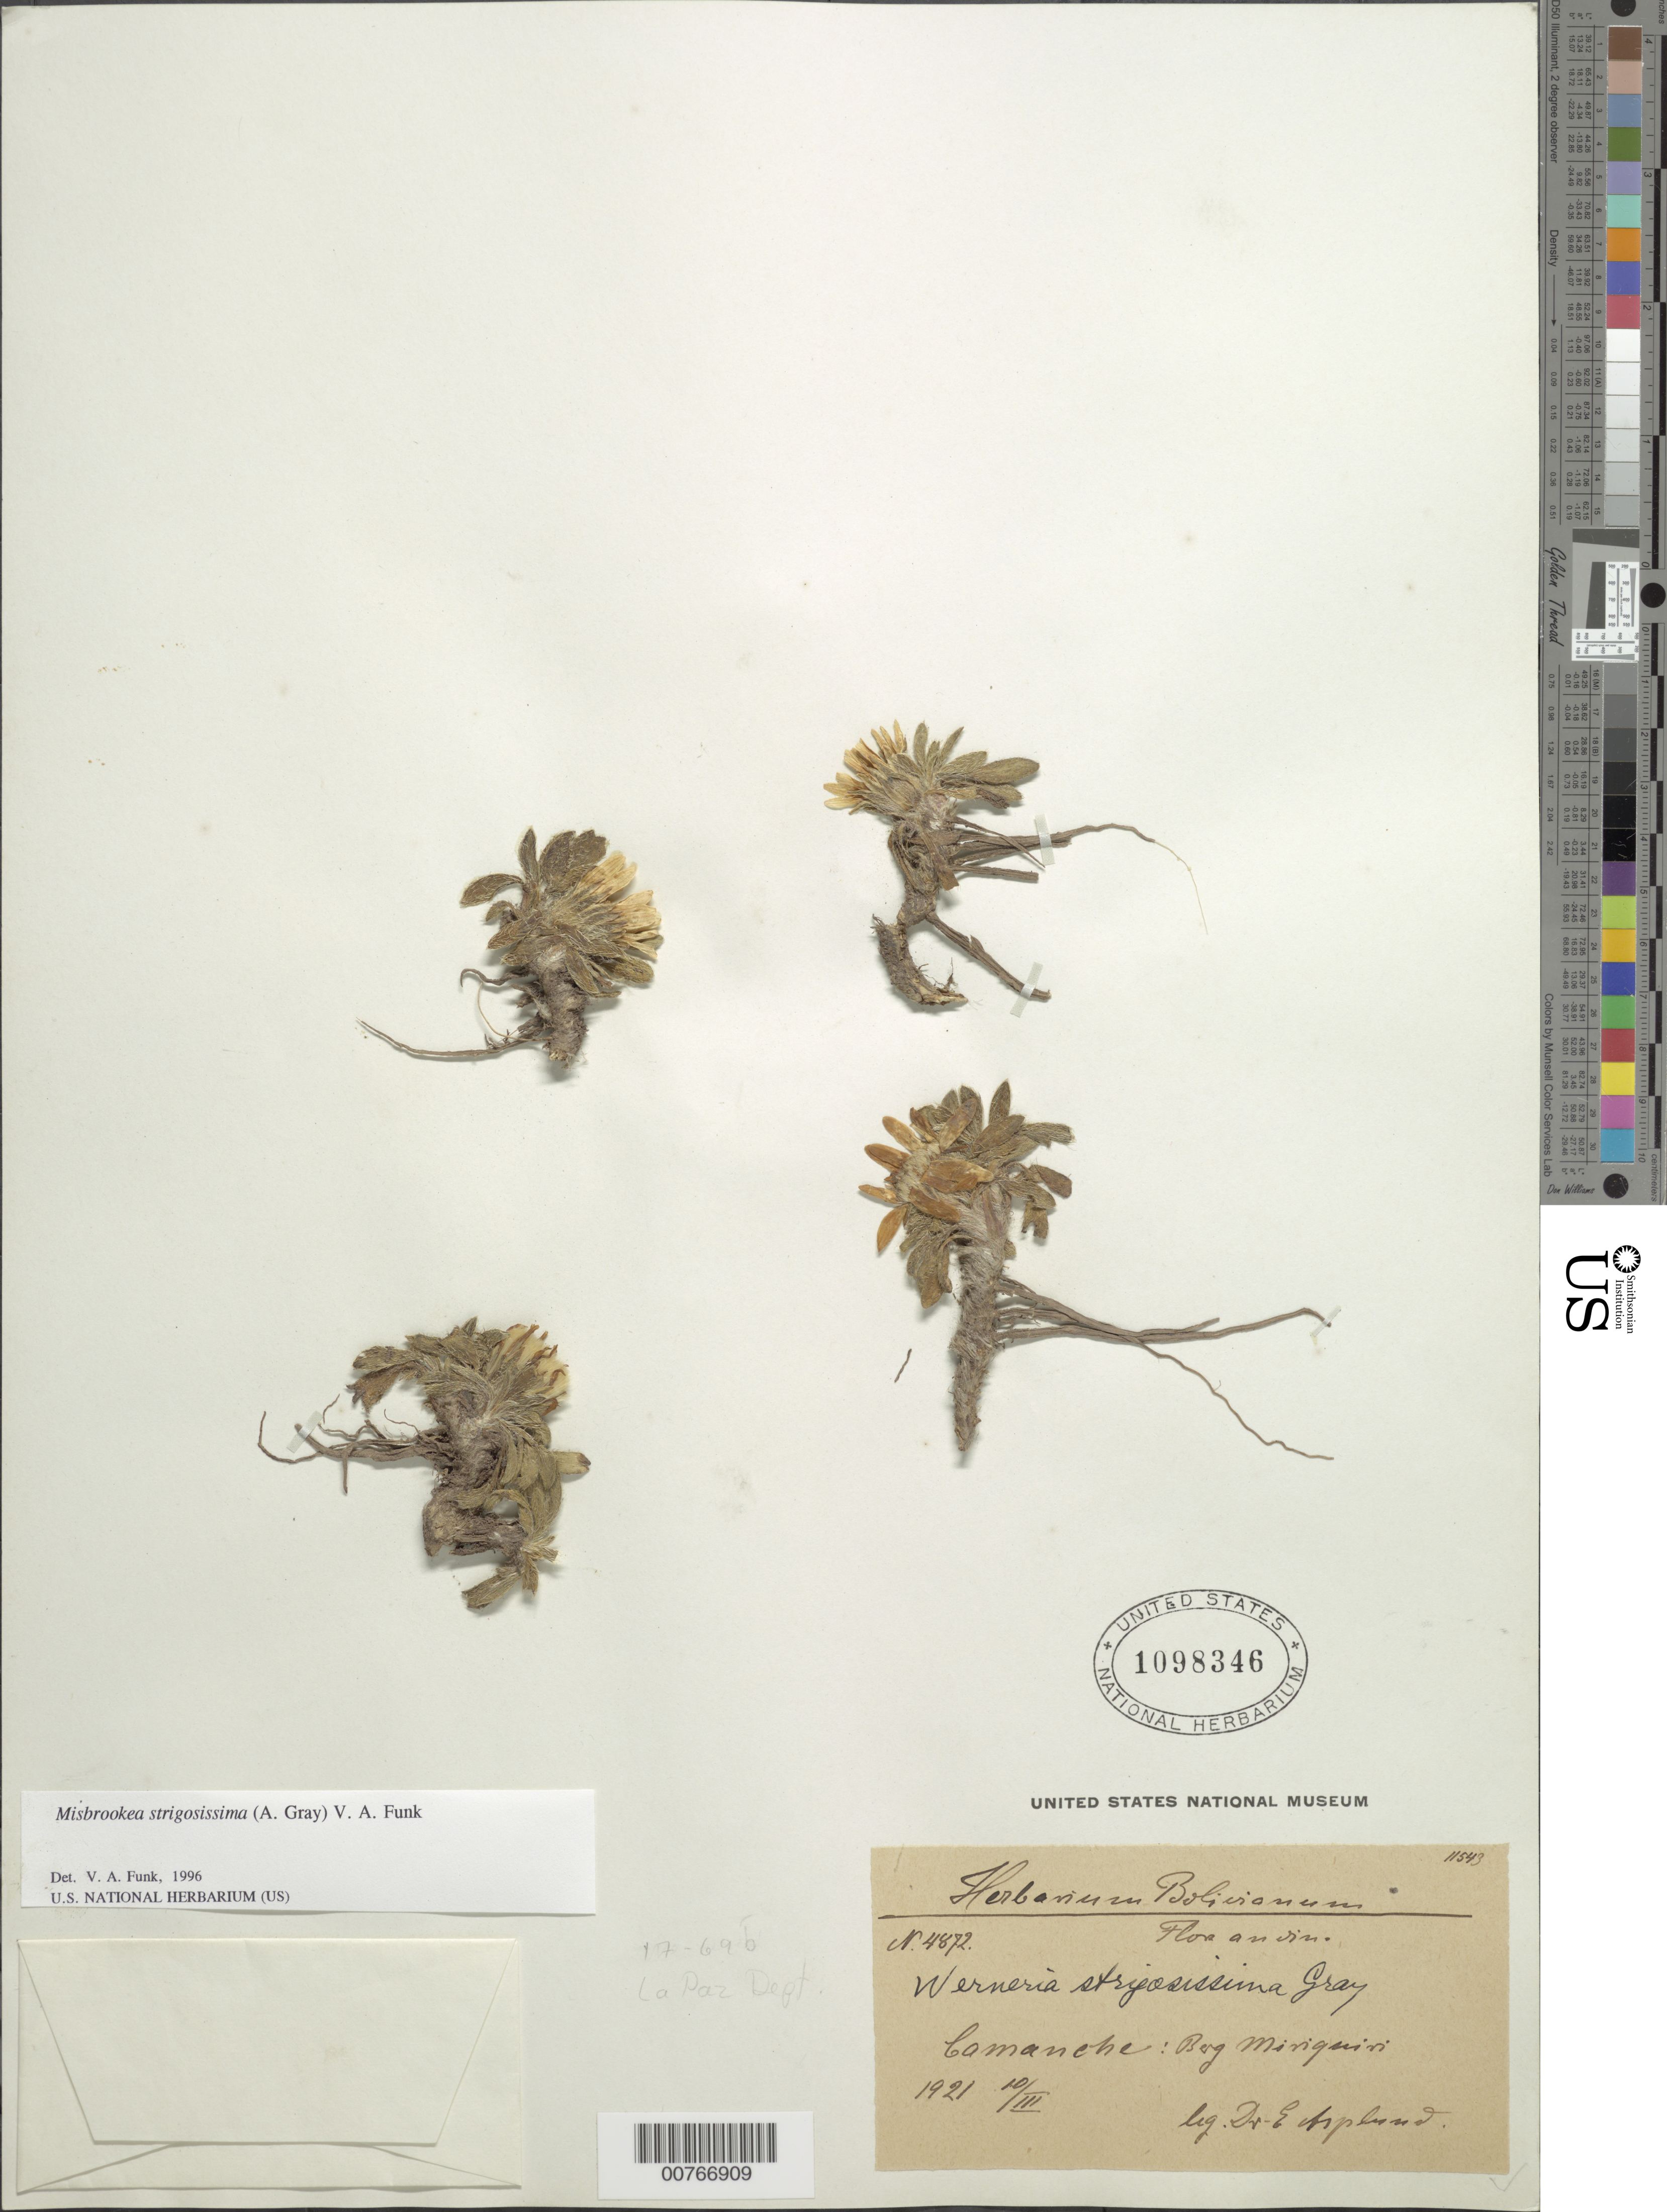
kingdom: Plantae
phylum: Tracheophyta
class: Magnoliopsida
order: Asterales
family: Asteraceae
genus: Misbrookea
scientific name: Misbrookea strigosissima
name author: (A. Gray) V.A. Funk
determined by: Funk, Vicki A., (BOT), Smithsonian Institution - National Museum of Natural History (UNITED STATES)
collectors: E. Asplund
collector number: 4872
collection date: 1921-03-10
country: Bolivia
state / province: La Paz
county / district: Pacajes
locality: Comanche; Bog Miriquiri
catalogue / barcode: US 1098346